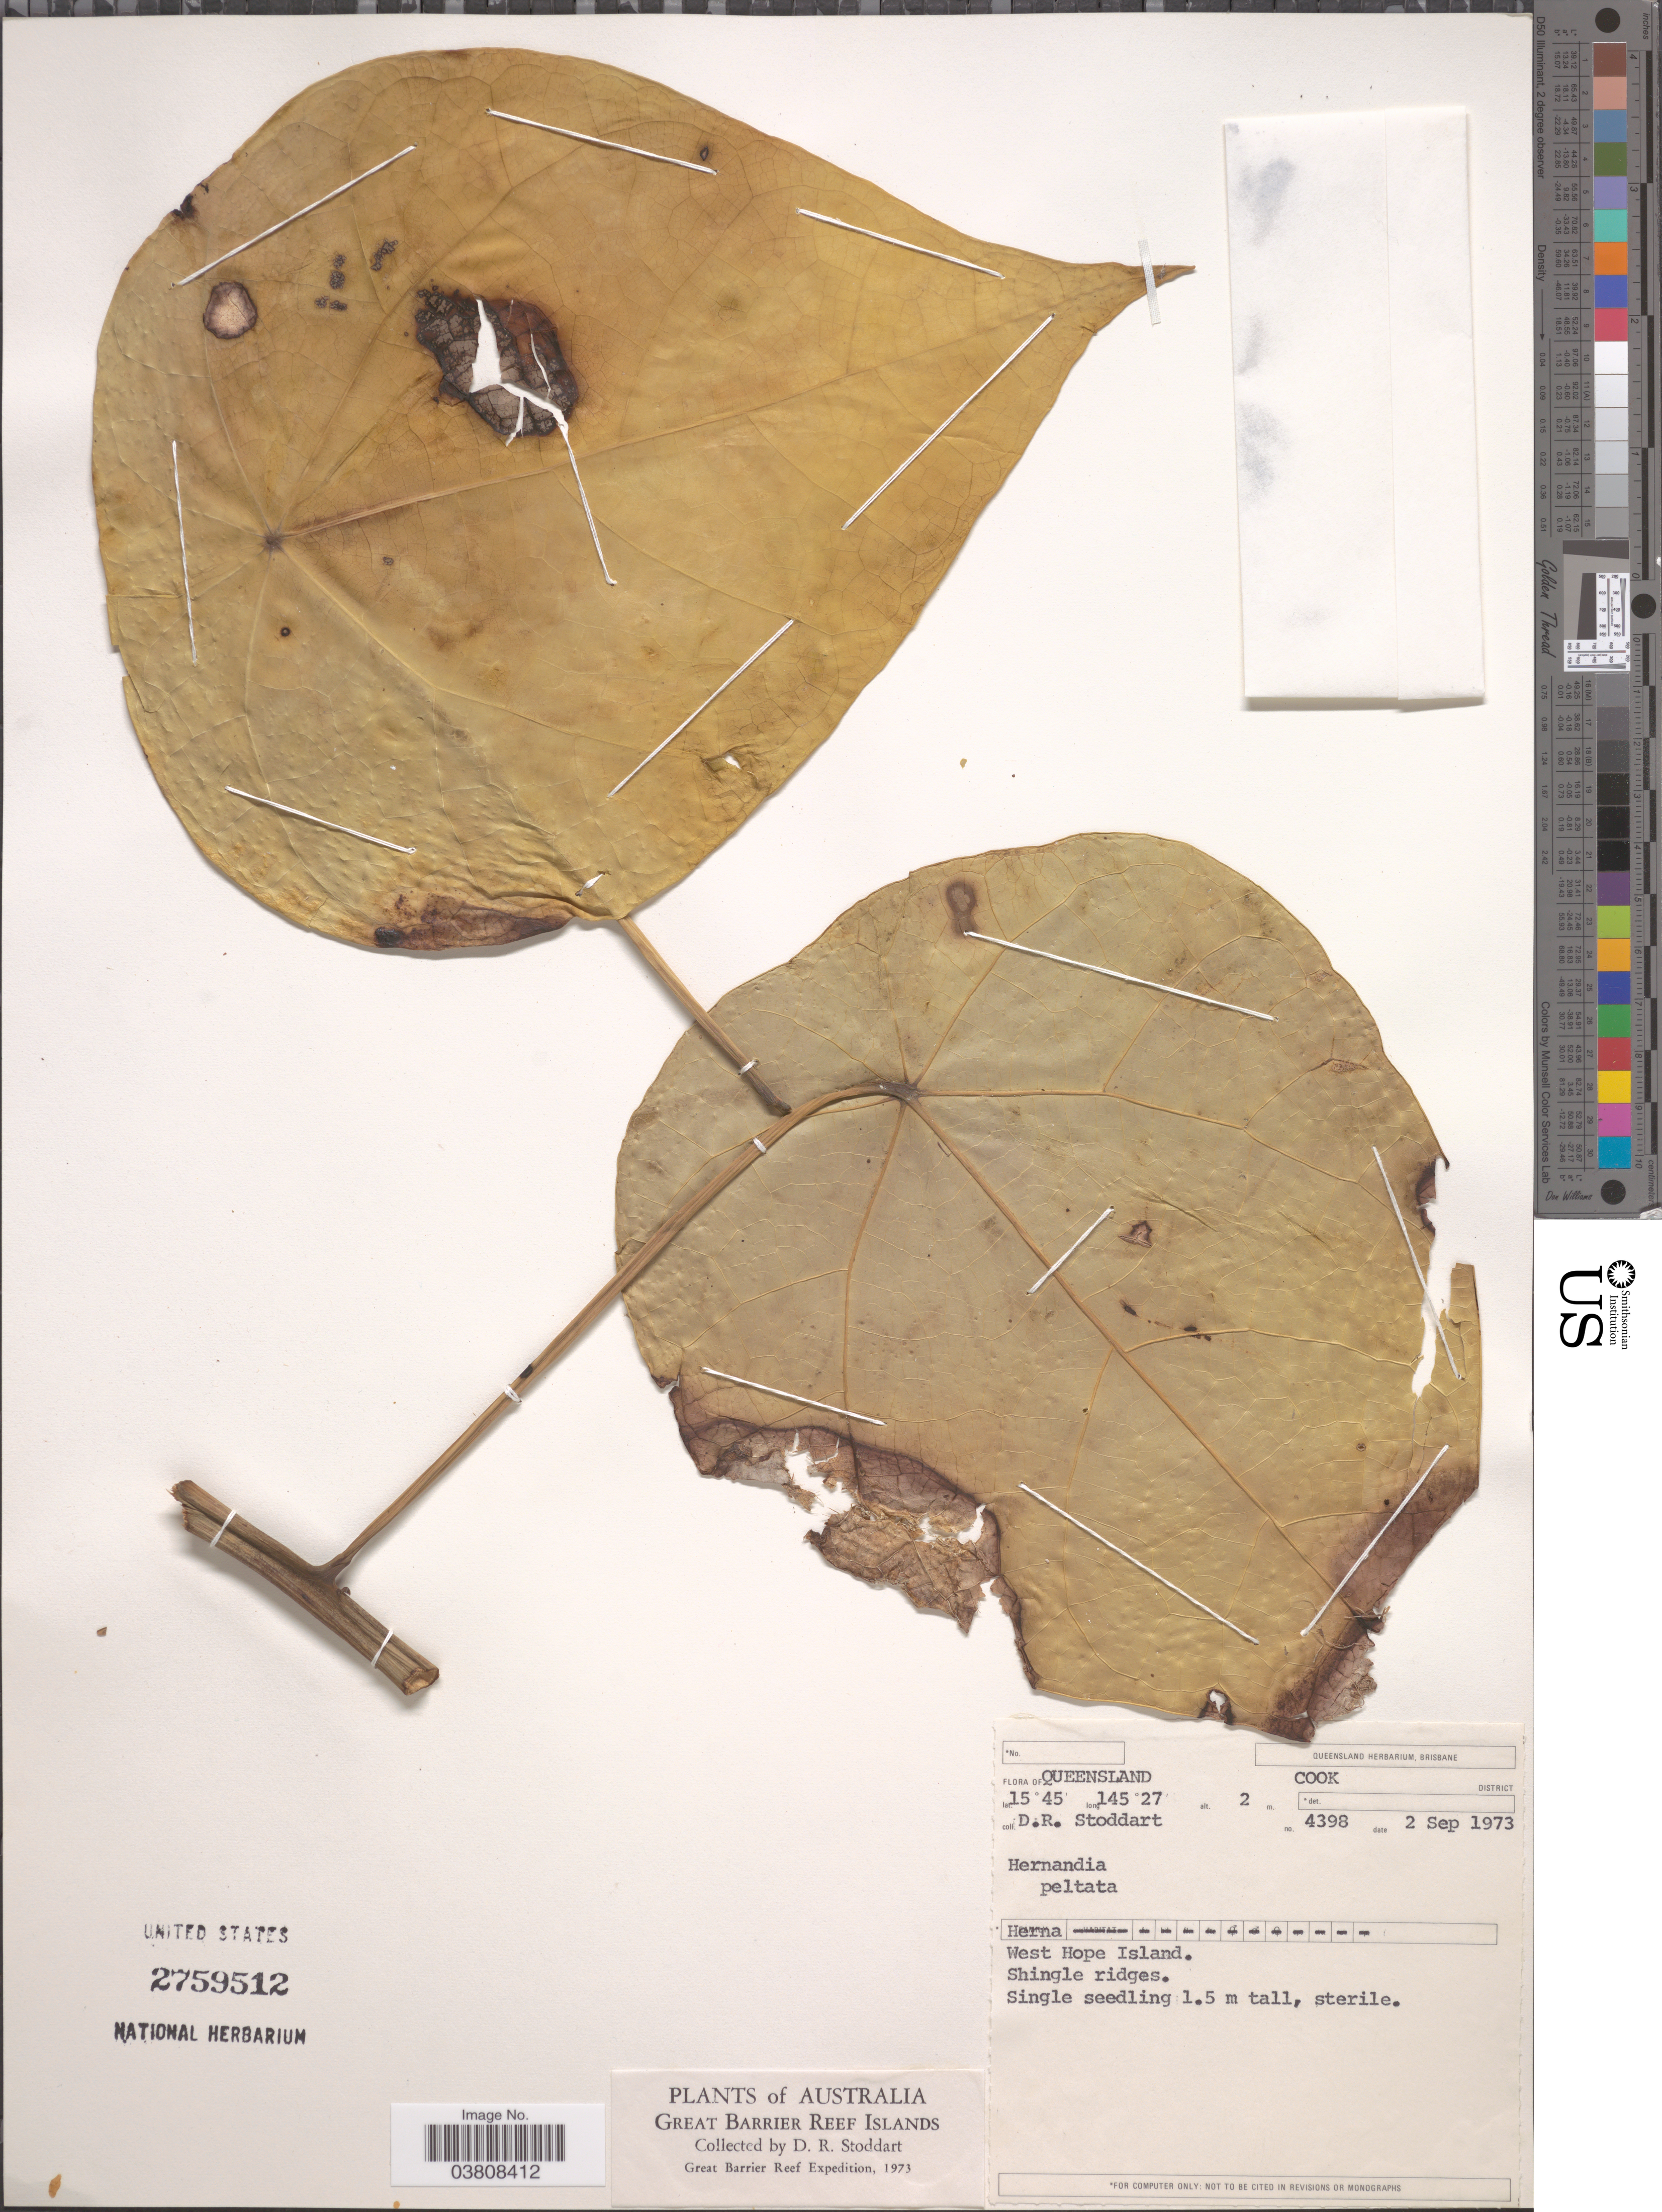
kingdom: Plantae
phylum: Tracheophyta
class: Magnoliopsida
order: Laurales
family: Hernandiaceae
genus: Hernandia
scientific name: Hernandia nymphaeifolia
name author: (C. Presl) Kubitzki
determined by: Strong, Mark T., (BOT), Smithsonian Institution - National Museum of Natural History (UNITED STATES)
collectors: D. R. Stoddart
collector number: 4398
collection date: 1973-09-02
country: Australia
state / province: Queensland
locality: Cook District. West Hope Island. Shingle ridges. Great Barrier Reef Islands.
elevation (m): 2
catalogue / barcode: US 2759512